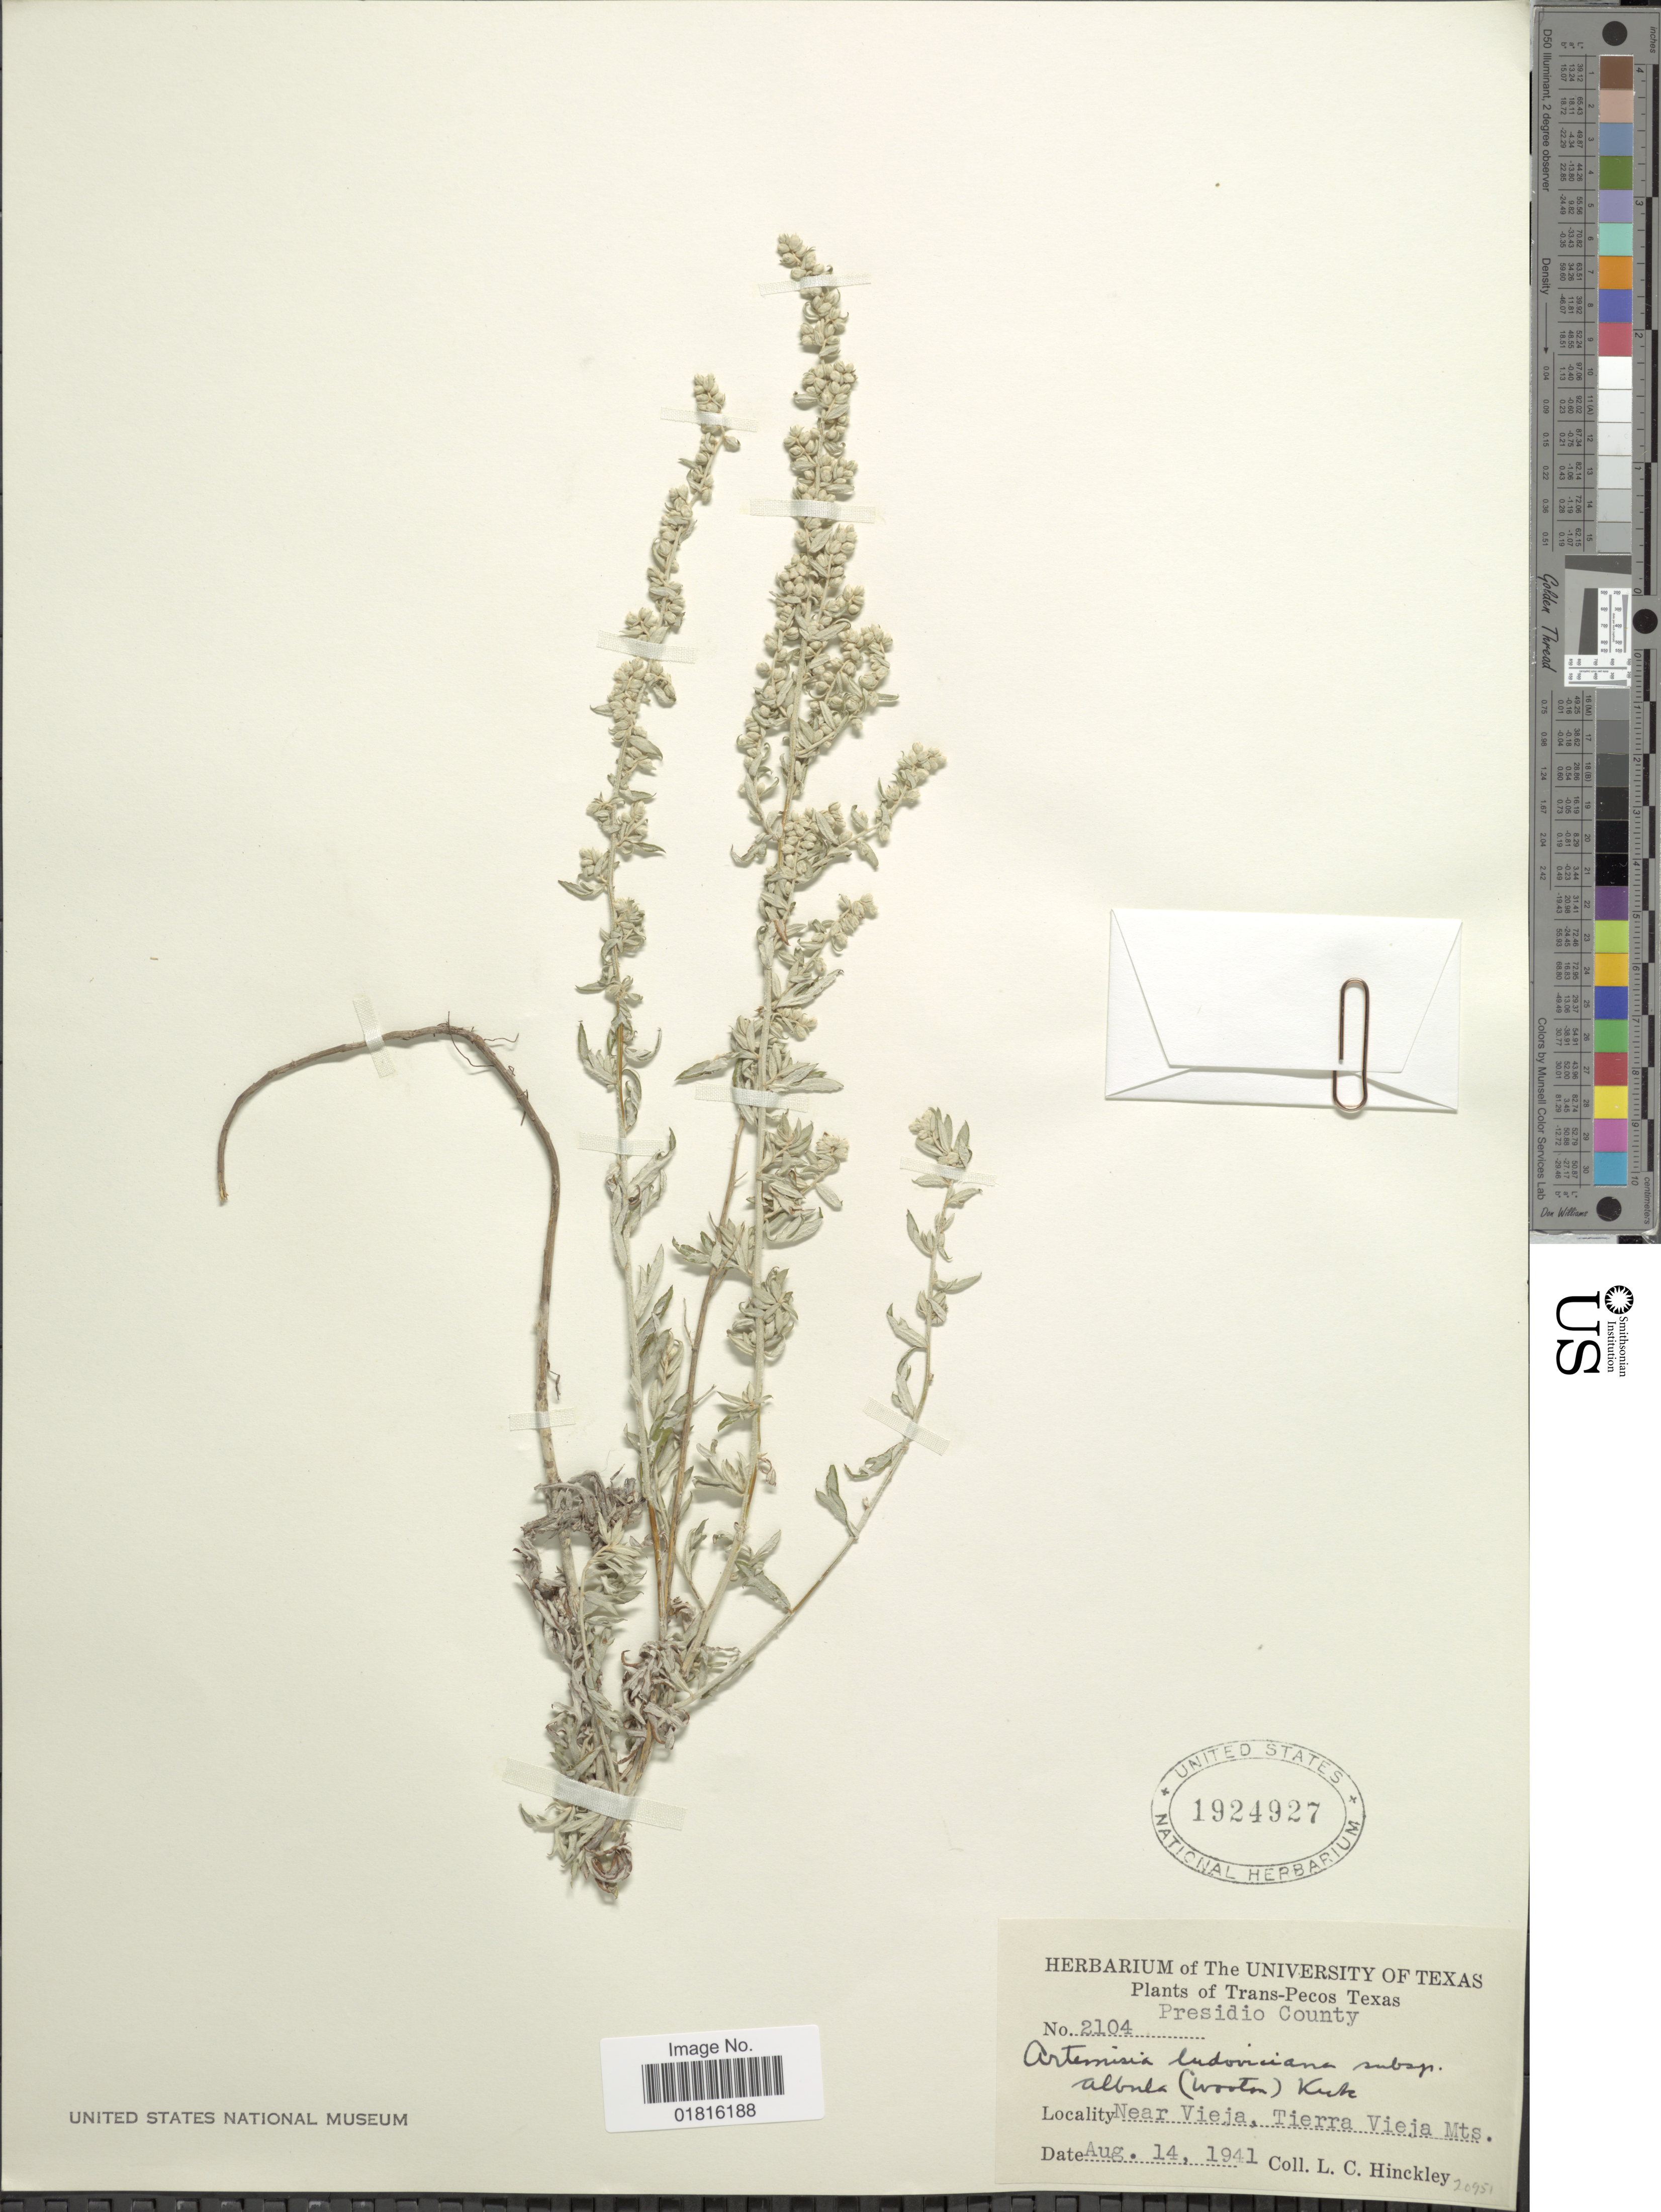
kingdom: Plantae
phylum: Tracheophyta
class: Magnoliopsida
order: Asterales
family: Asteraceae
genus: Artemisia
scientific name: Artemisia ludoviciana subsp. albula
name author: (Wooton) D.D. Keck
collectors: L. Hinckley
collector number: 2104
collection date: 1941-08-14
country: United States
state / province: Texas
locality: Trans-Pecos Texas, Presidio County, Near Vieja, Tierra Vieja Mts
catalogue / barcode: US 1924927